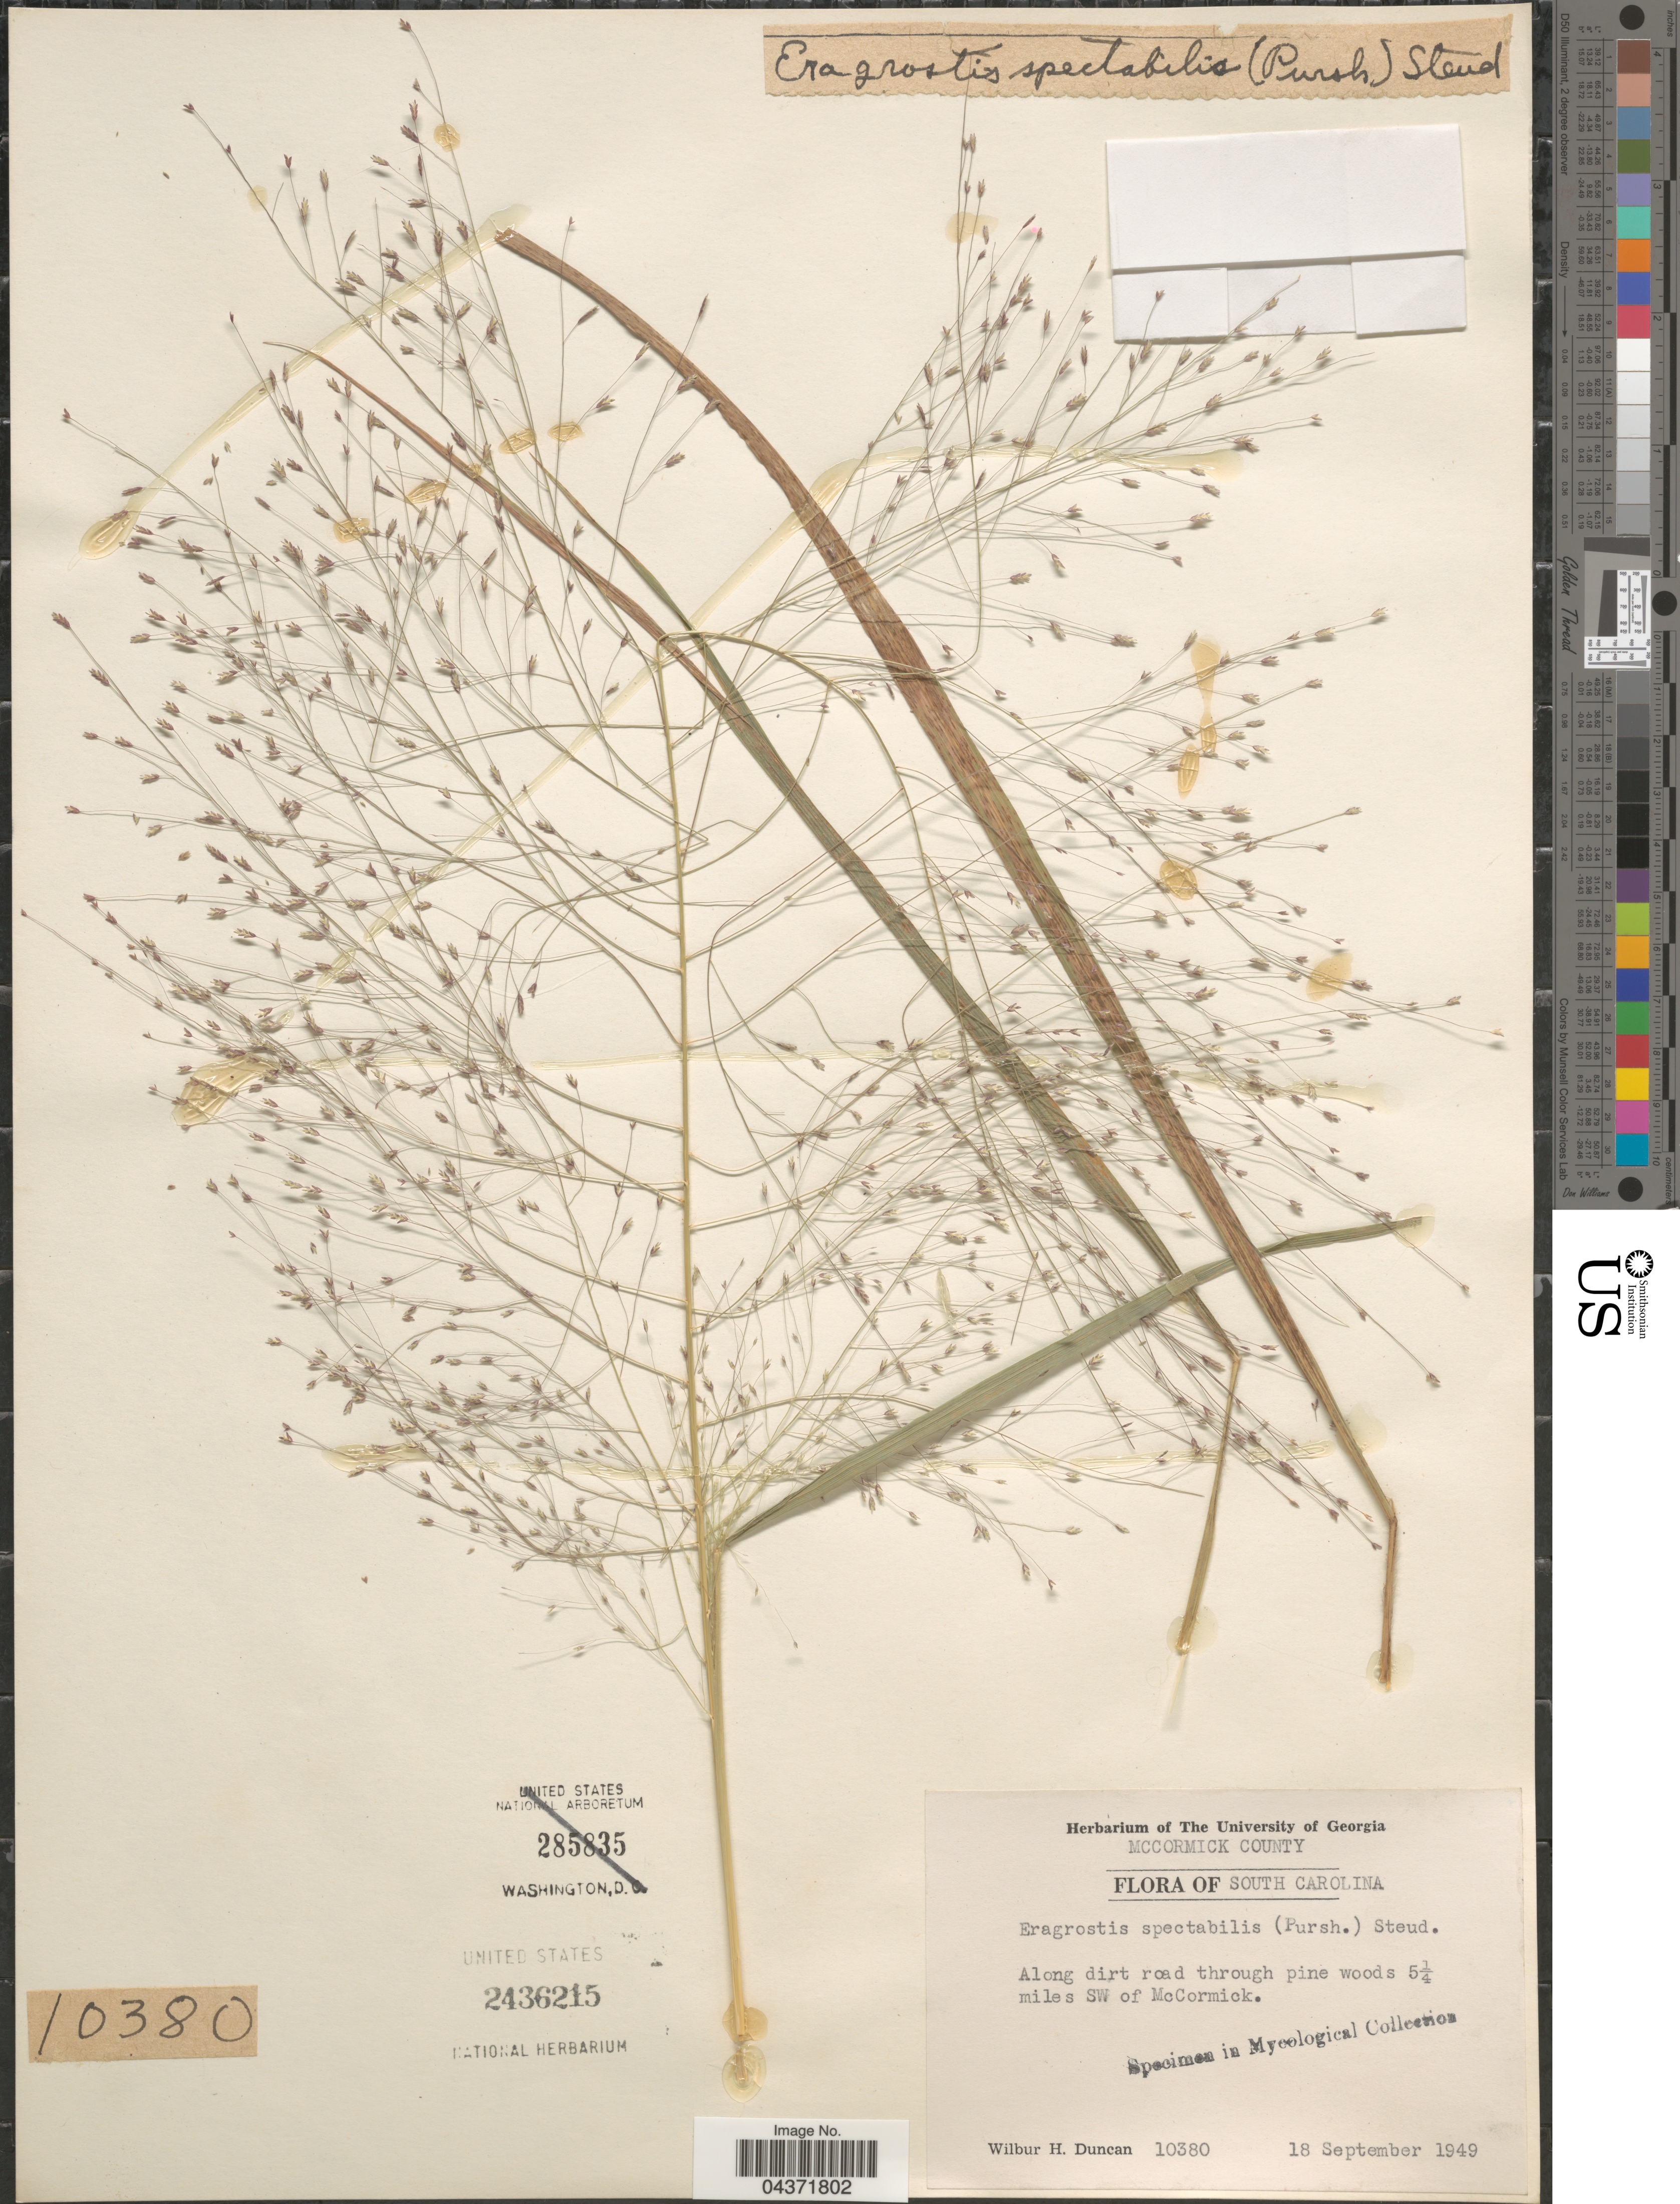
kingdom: Plantae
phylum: Tracheophyta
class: Liliopsida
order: Poales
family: Poaceae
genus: Eragrostis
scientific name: Eragrostis spectabilis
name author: (Pursh) Steud.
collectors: W. H. Duncan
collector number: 10380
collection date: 1949-09-18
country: United States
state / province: South Carolina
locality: McCormick County. Along dirt road through pine woods 5¼ miles SW of McCormick.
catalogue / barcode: US 2436215